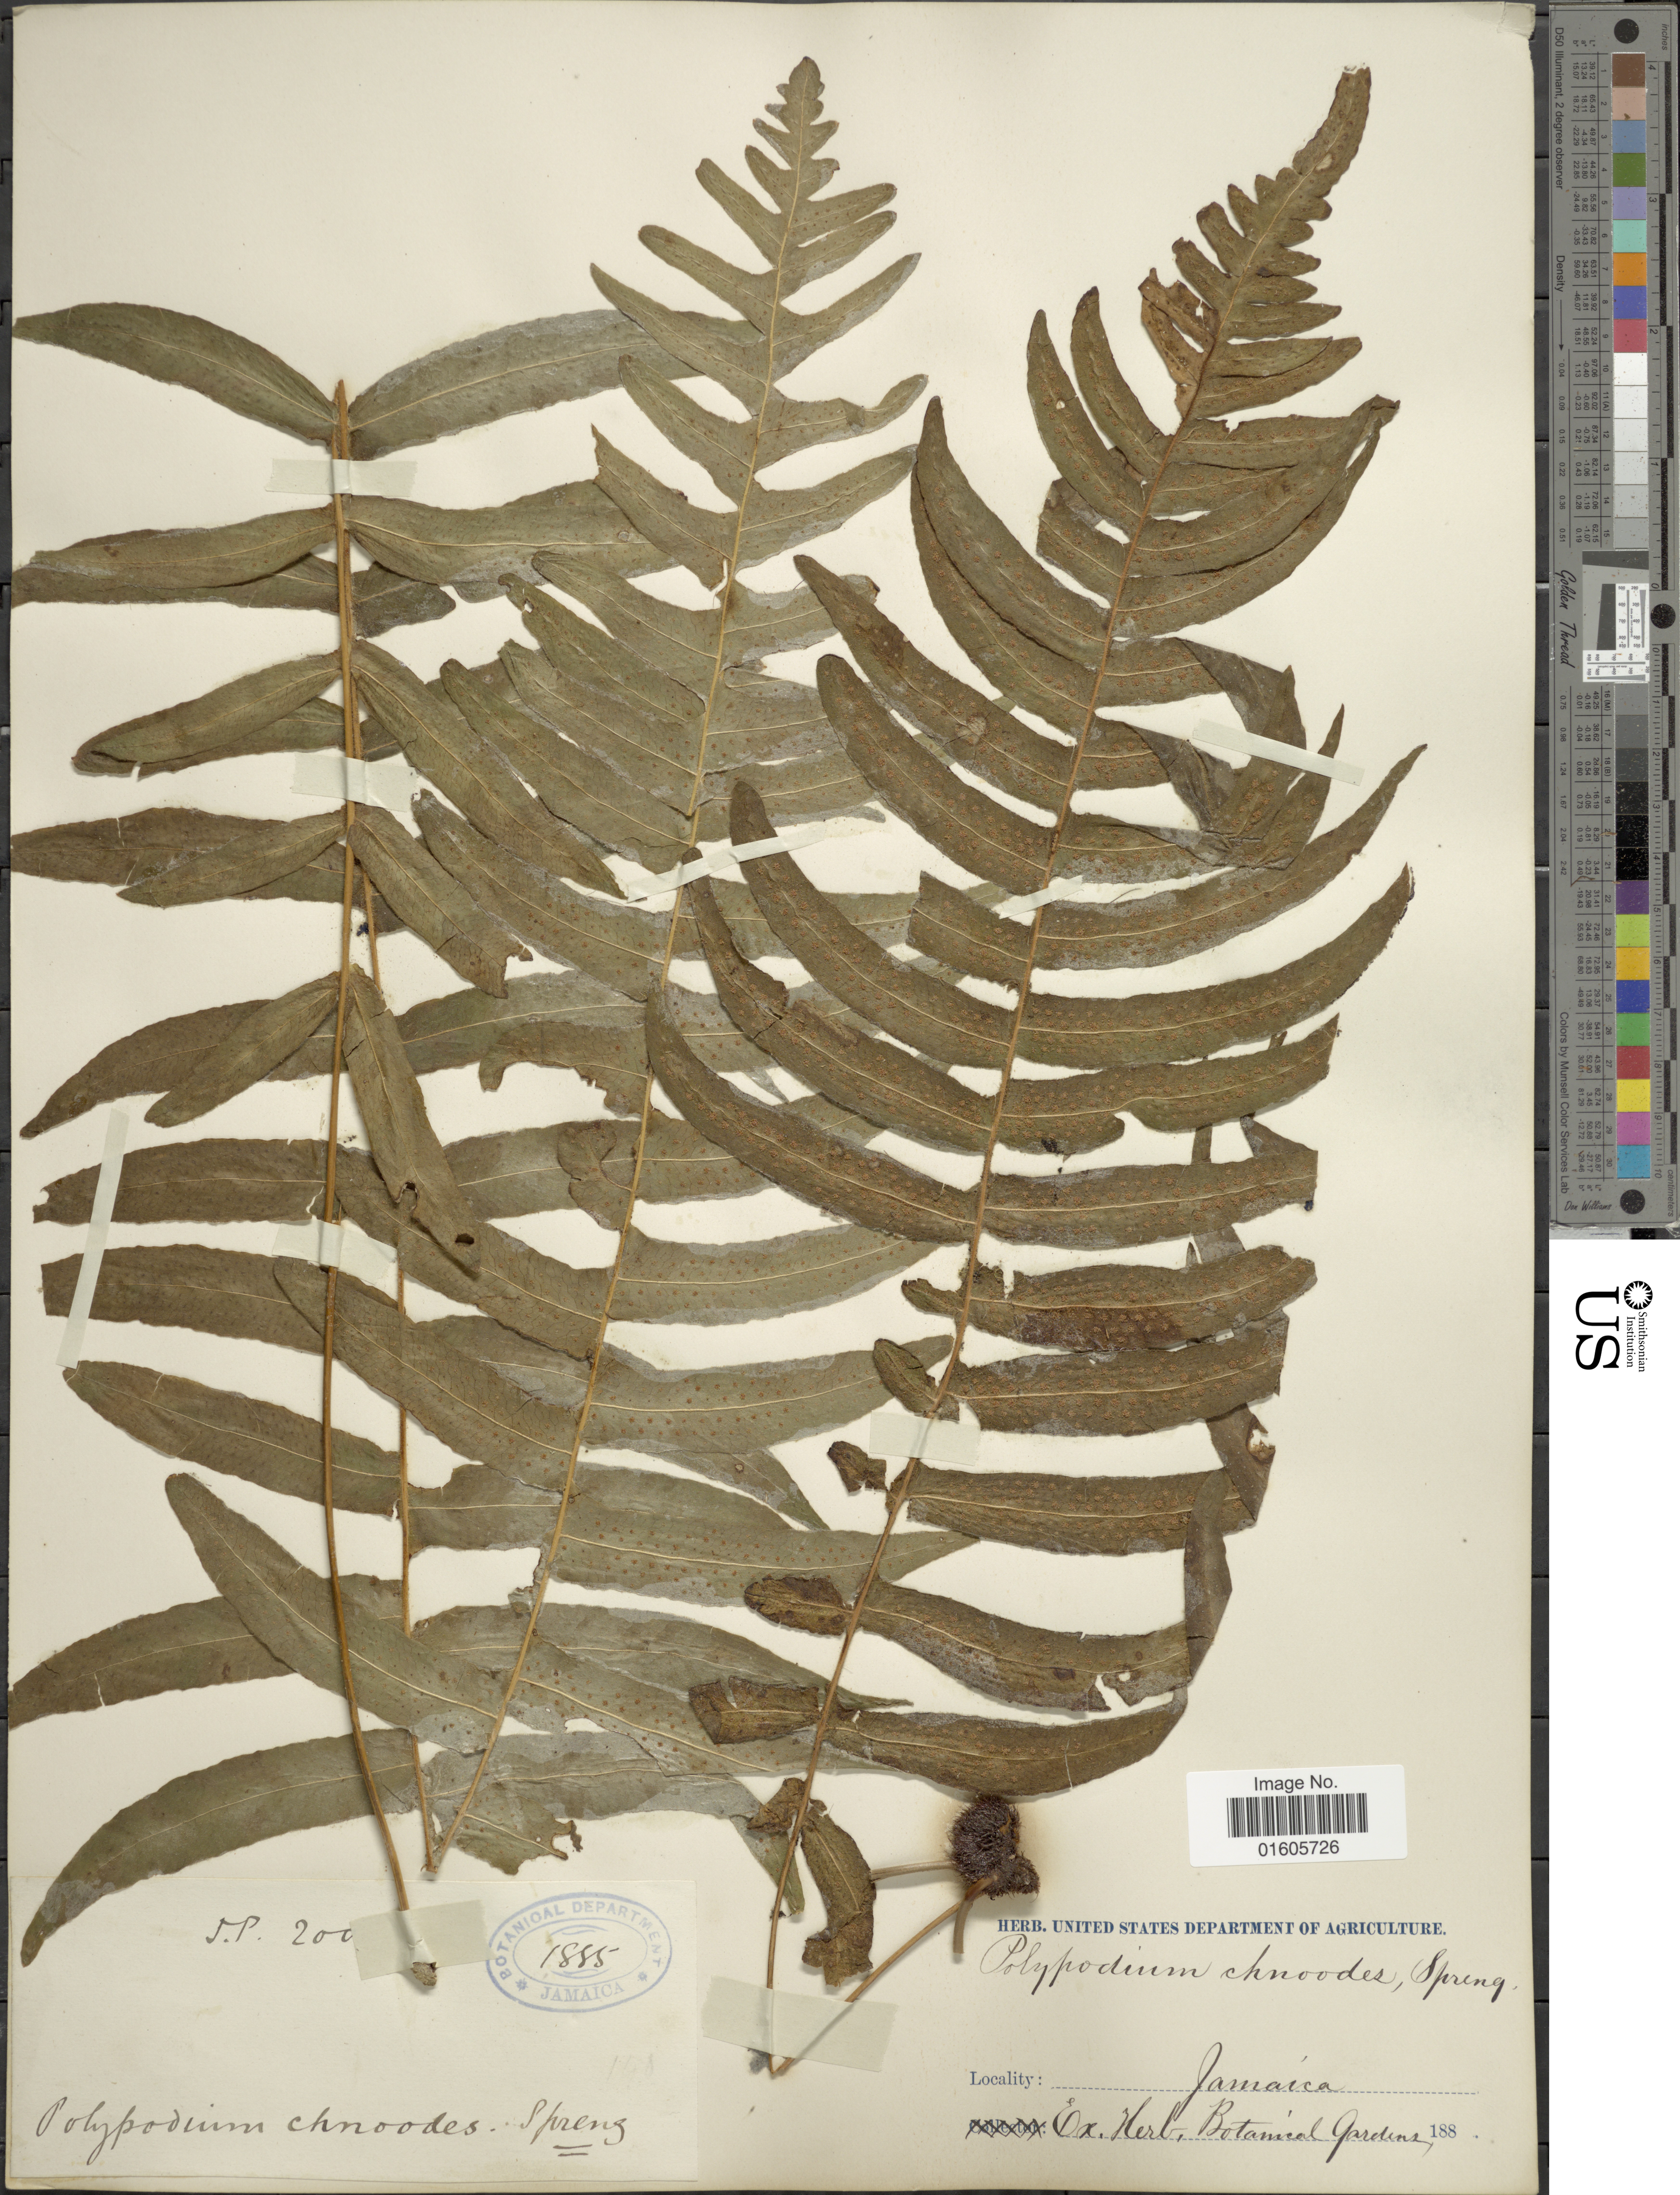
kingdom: Plantae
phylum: Tracheophyta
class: Polypodiopsida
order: Polypodiales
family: Polypodiaceae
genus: Serpocaulon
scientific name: Serpocaulon dissimile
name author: (L.) A.R. Sm.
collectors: J.P.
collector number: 200?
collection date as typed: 188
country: Jamaica